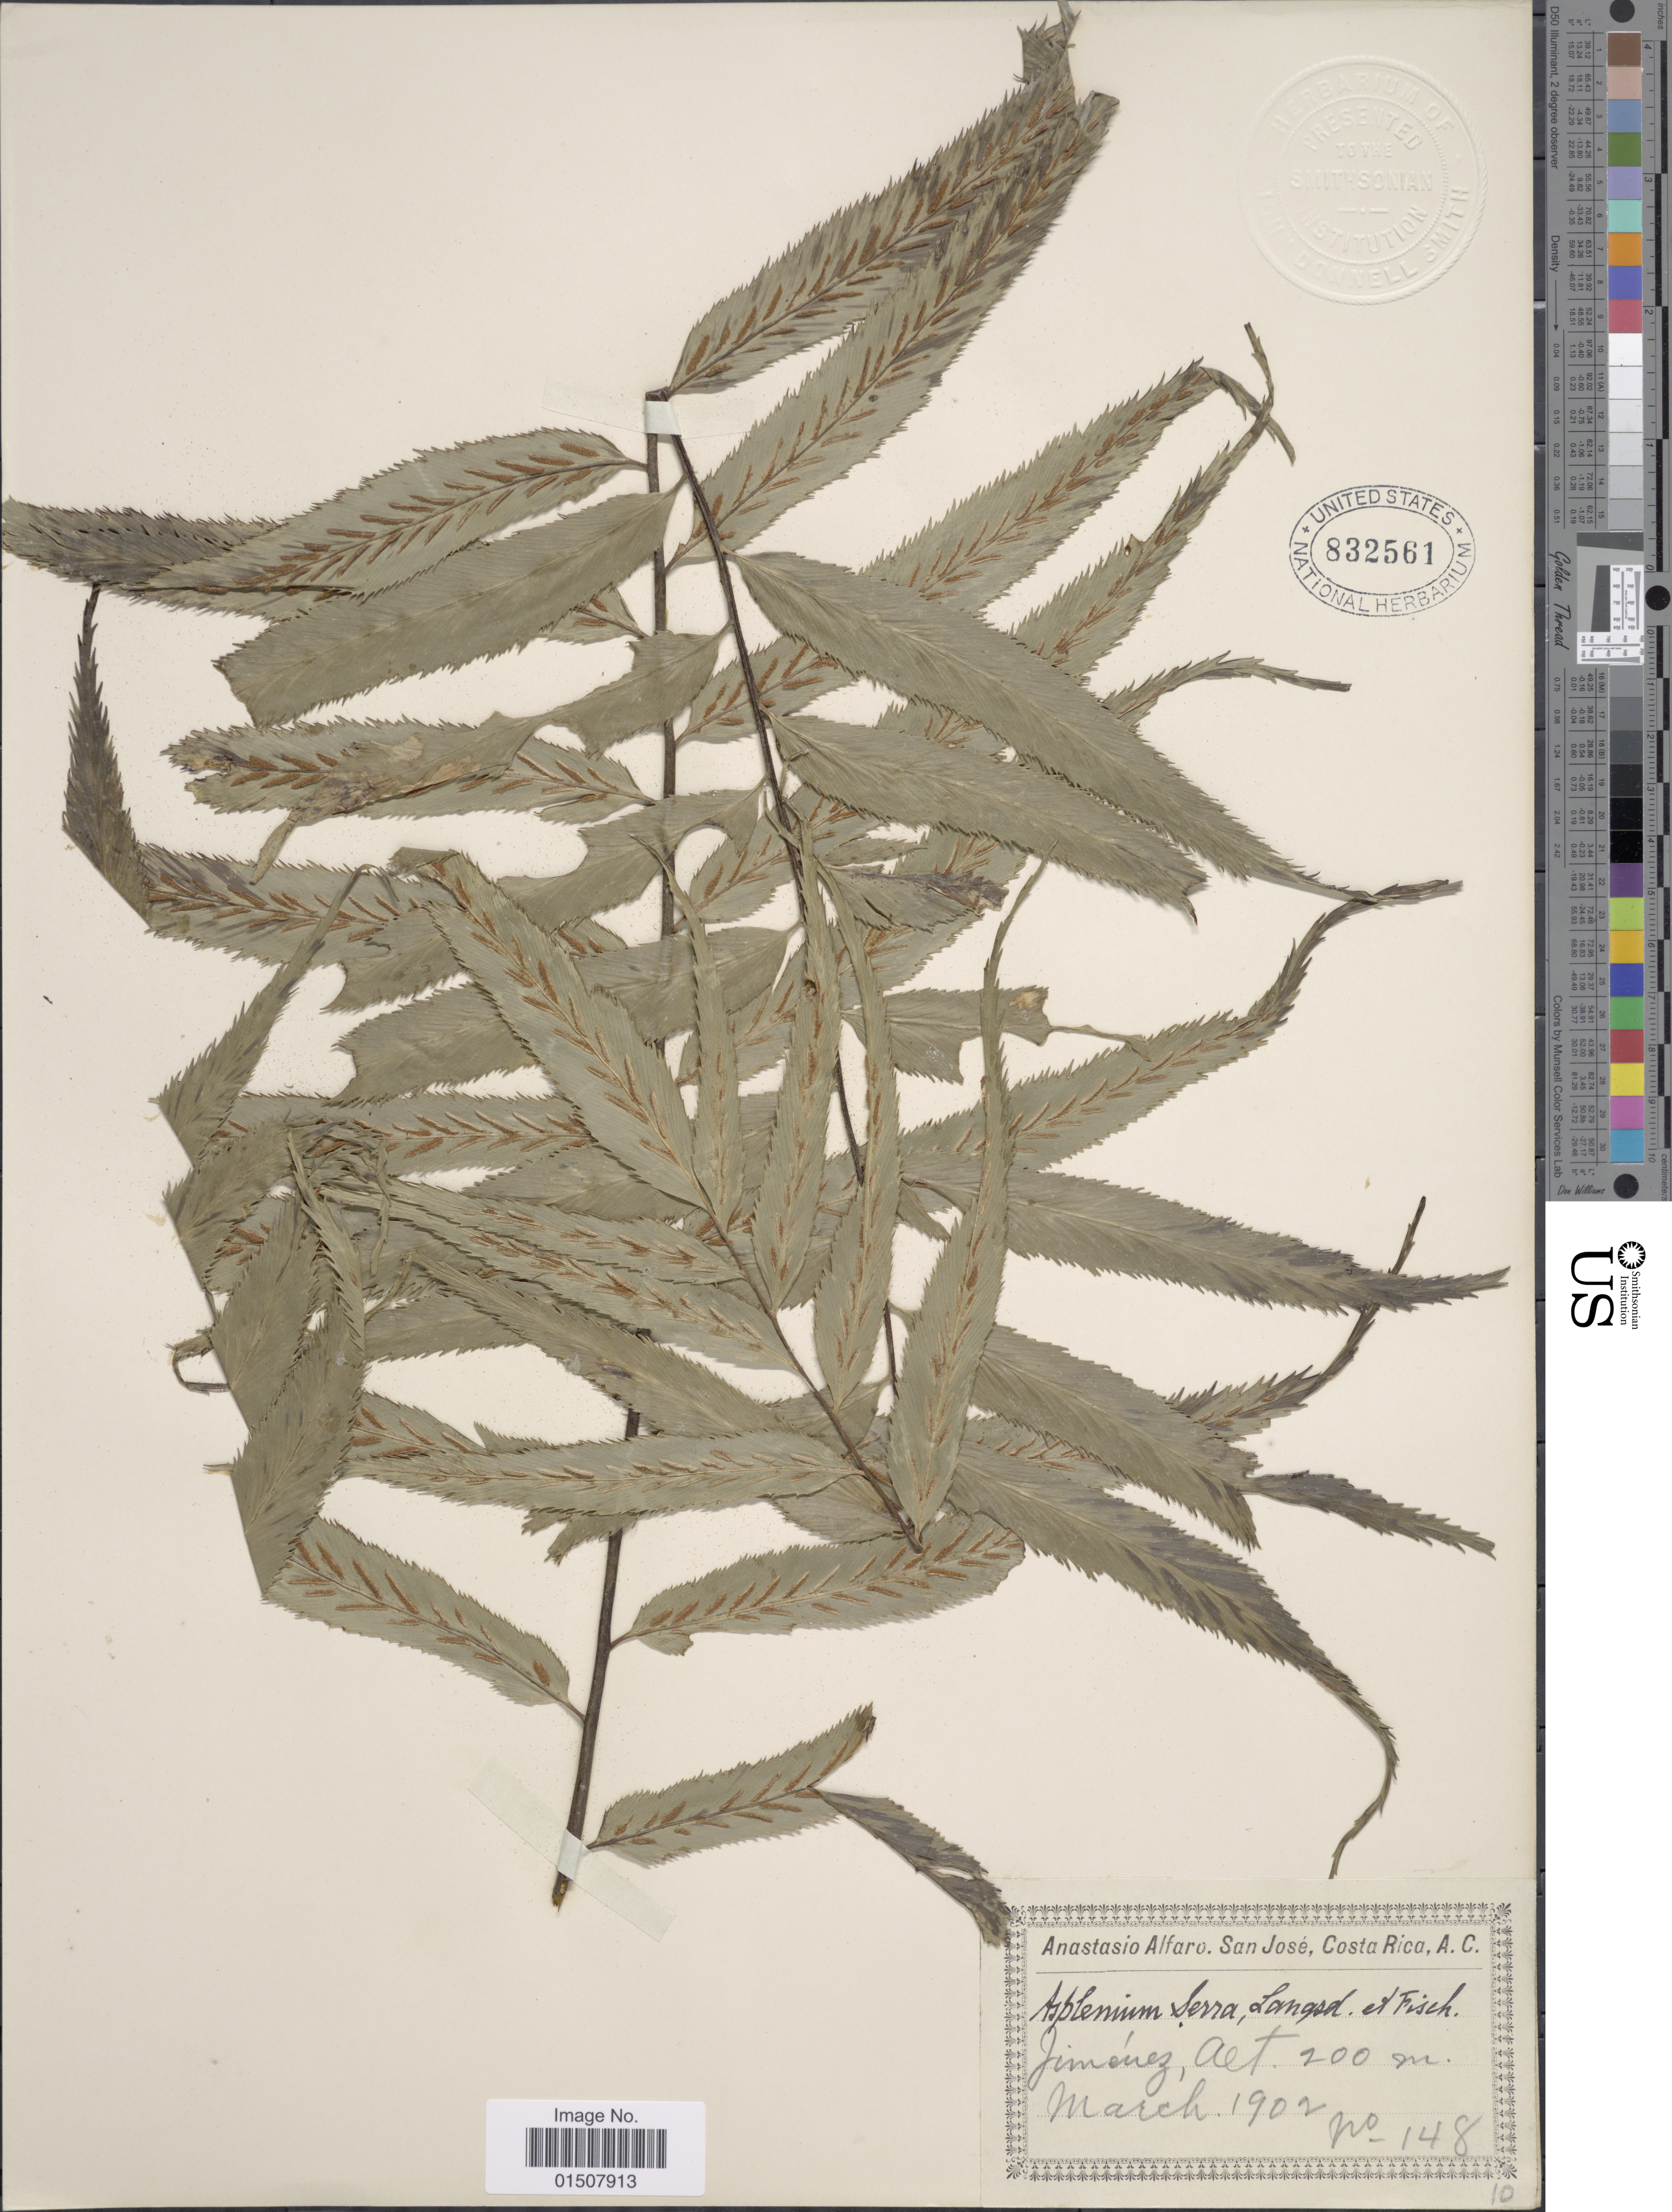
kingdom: Plantae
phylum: Tracheophyta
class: Polypodiopsida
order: Polypodiales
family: Aspleniaceae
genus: Asplenium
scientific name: Asplenium serra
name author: Langsd. & Fisch.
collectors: A. Alfaro Gonzalez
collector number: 148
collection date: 1902-03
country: Costa Rica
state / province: San José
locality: Jimenez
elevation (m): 200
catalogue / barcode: US 832561